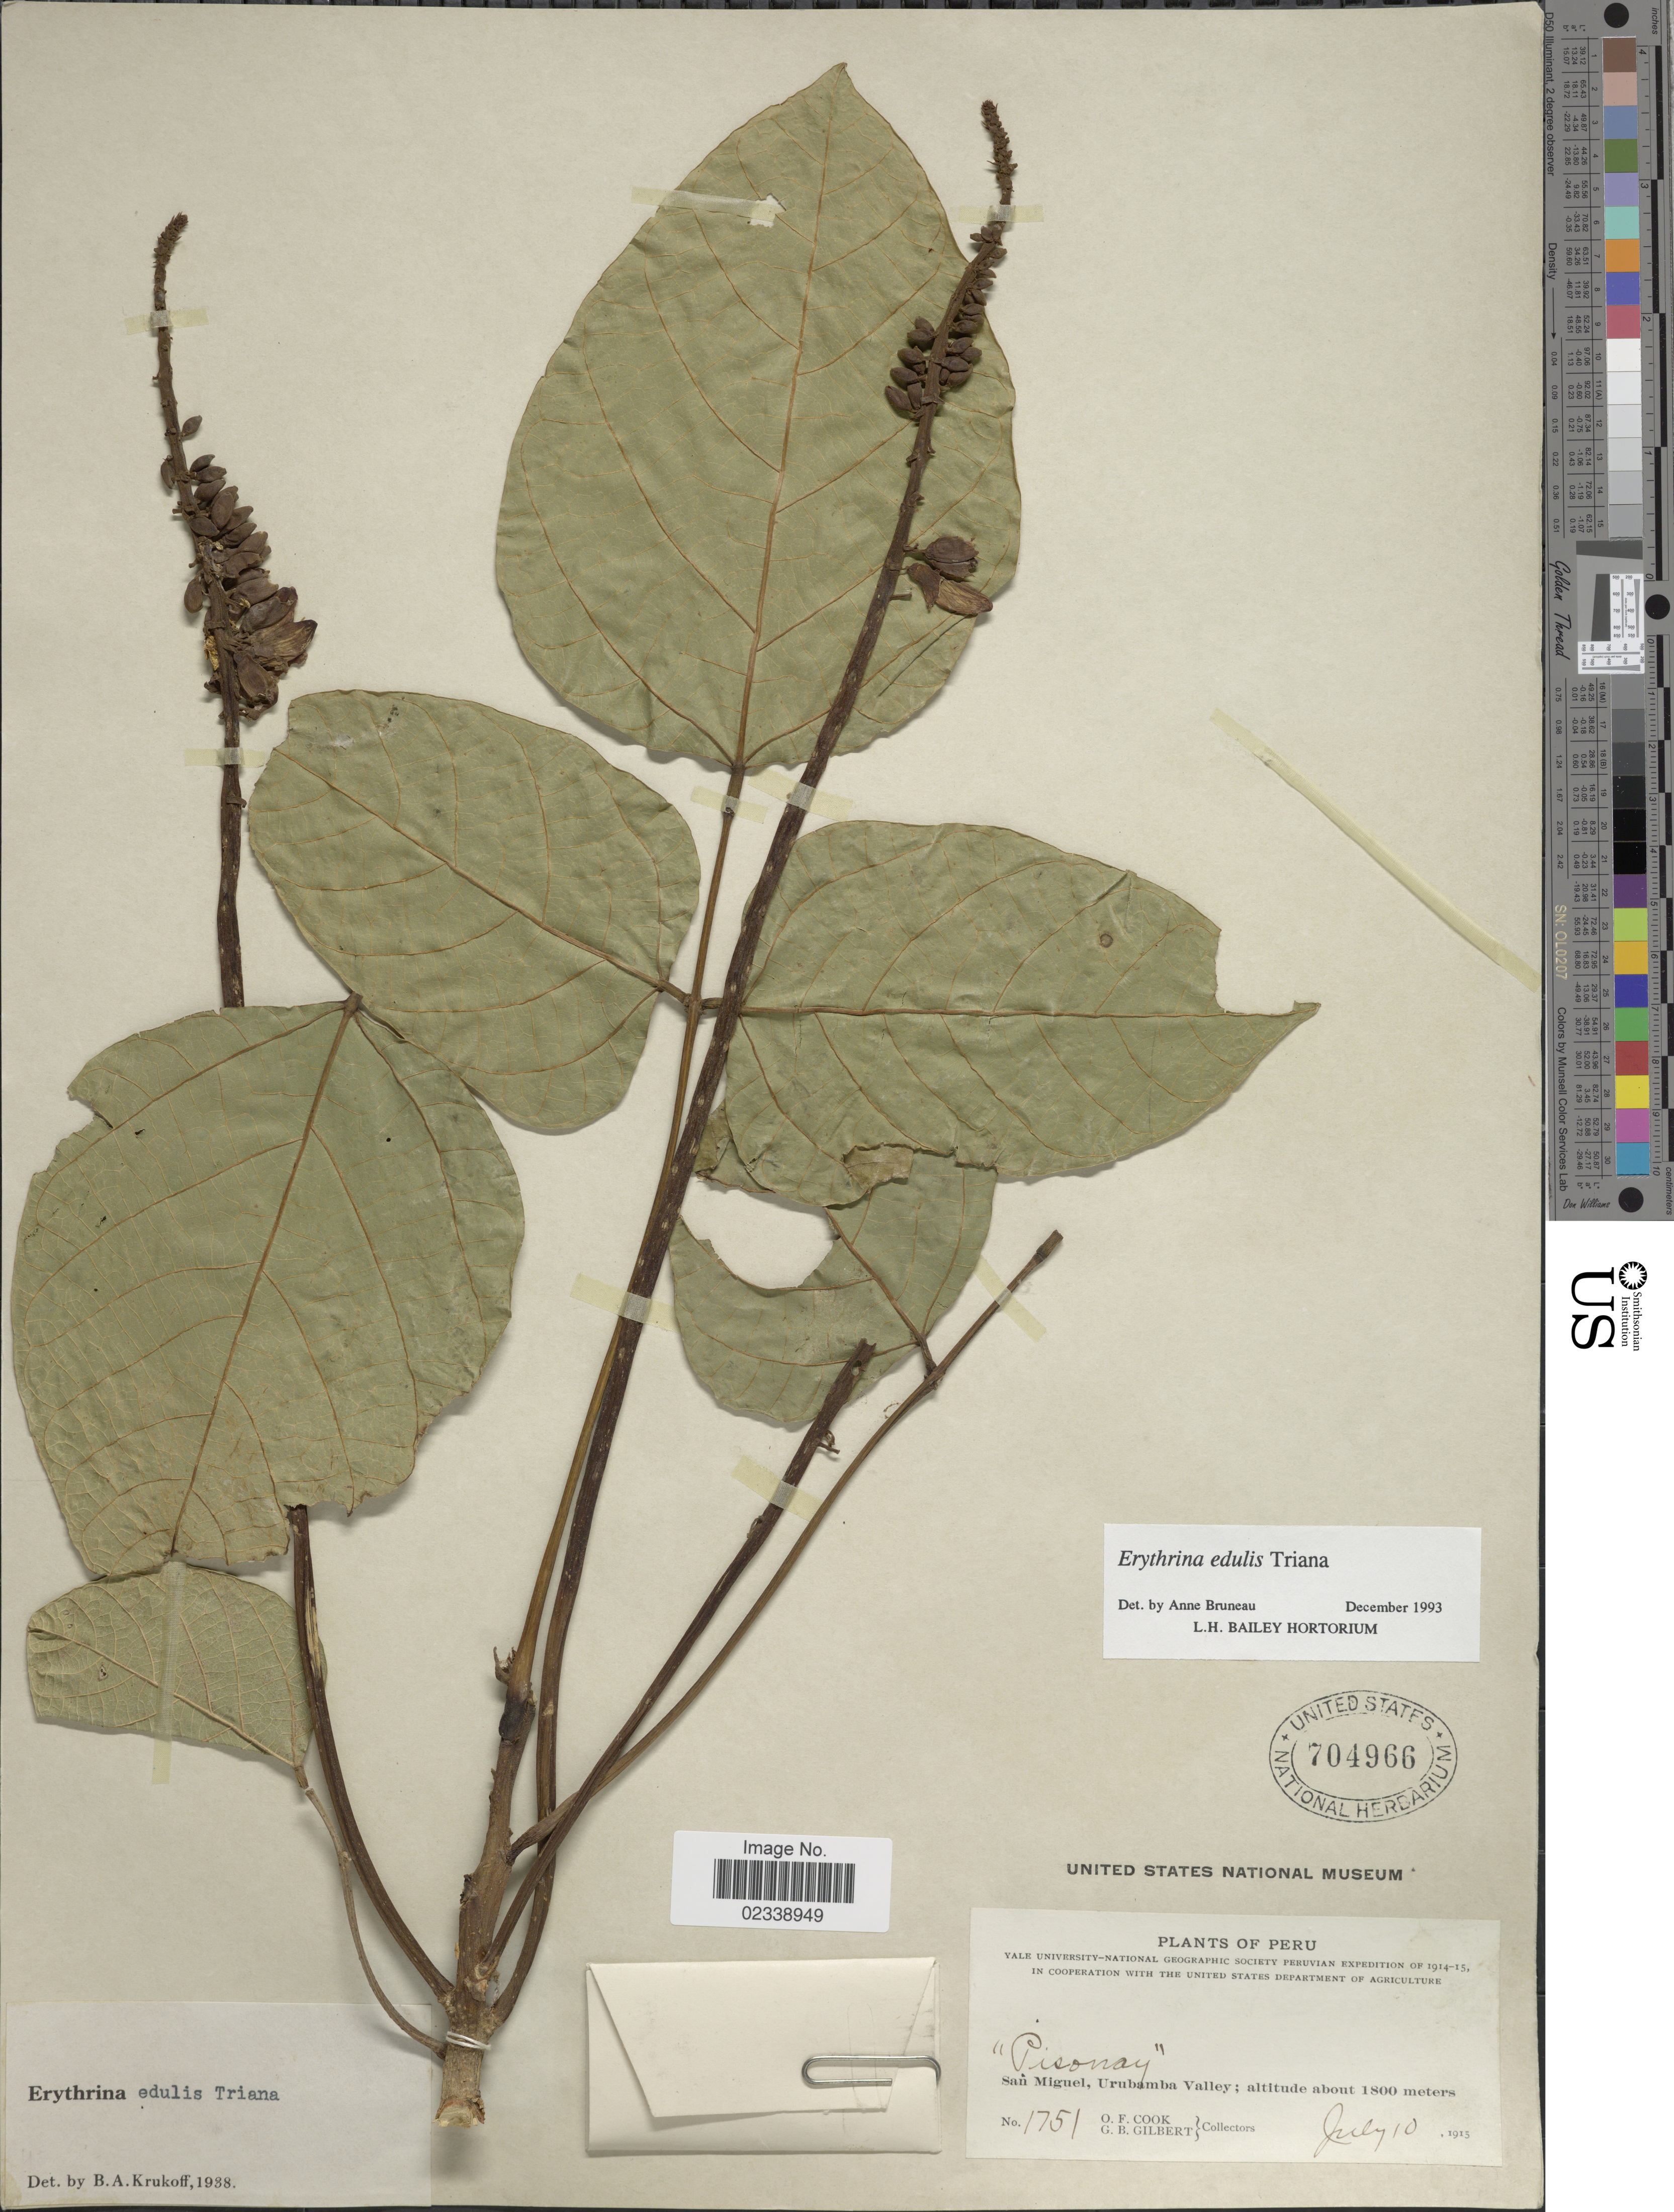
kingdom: Plantae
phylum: Tracheophyta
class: Magnoliopsida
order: Fabales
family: Fabaceae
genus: Erythrina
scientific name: Erythrina edulis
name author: Triana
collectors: O. F. Cook & G. B. Gilbert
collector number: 1751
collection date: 1915-07-10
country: Peru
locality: San Miguel, Urubamba Valley.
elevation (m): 1800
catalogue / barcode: US 704966